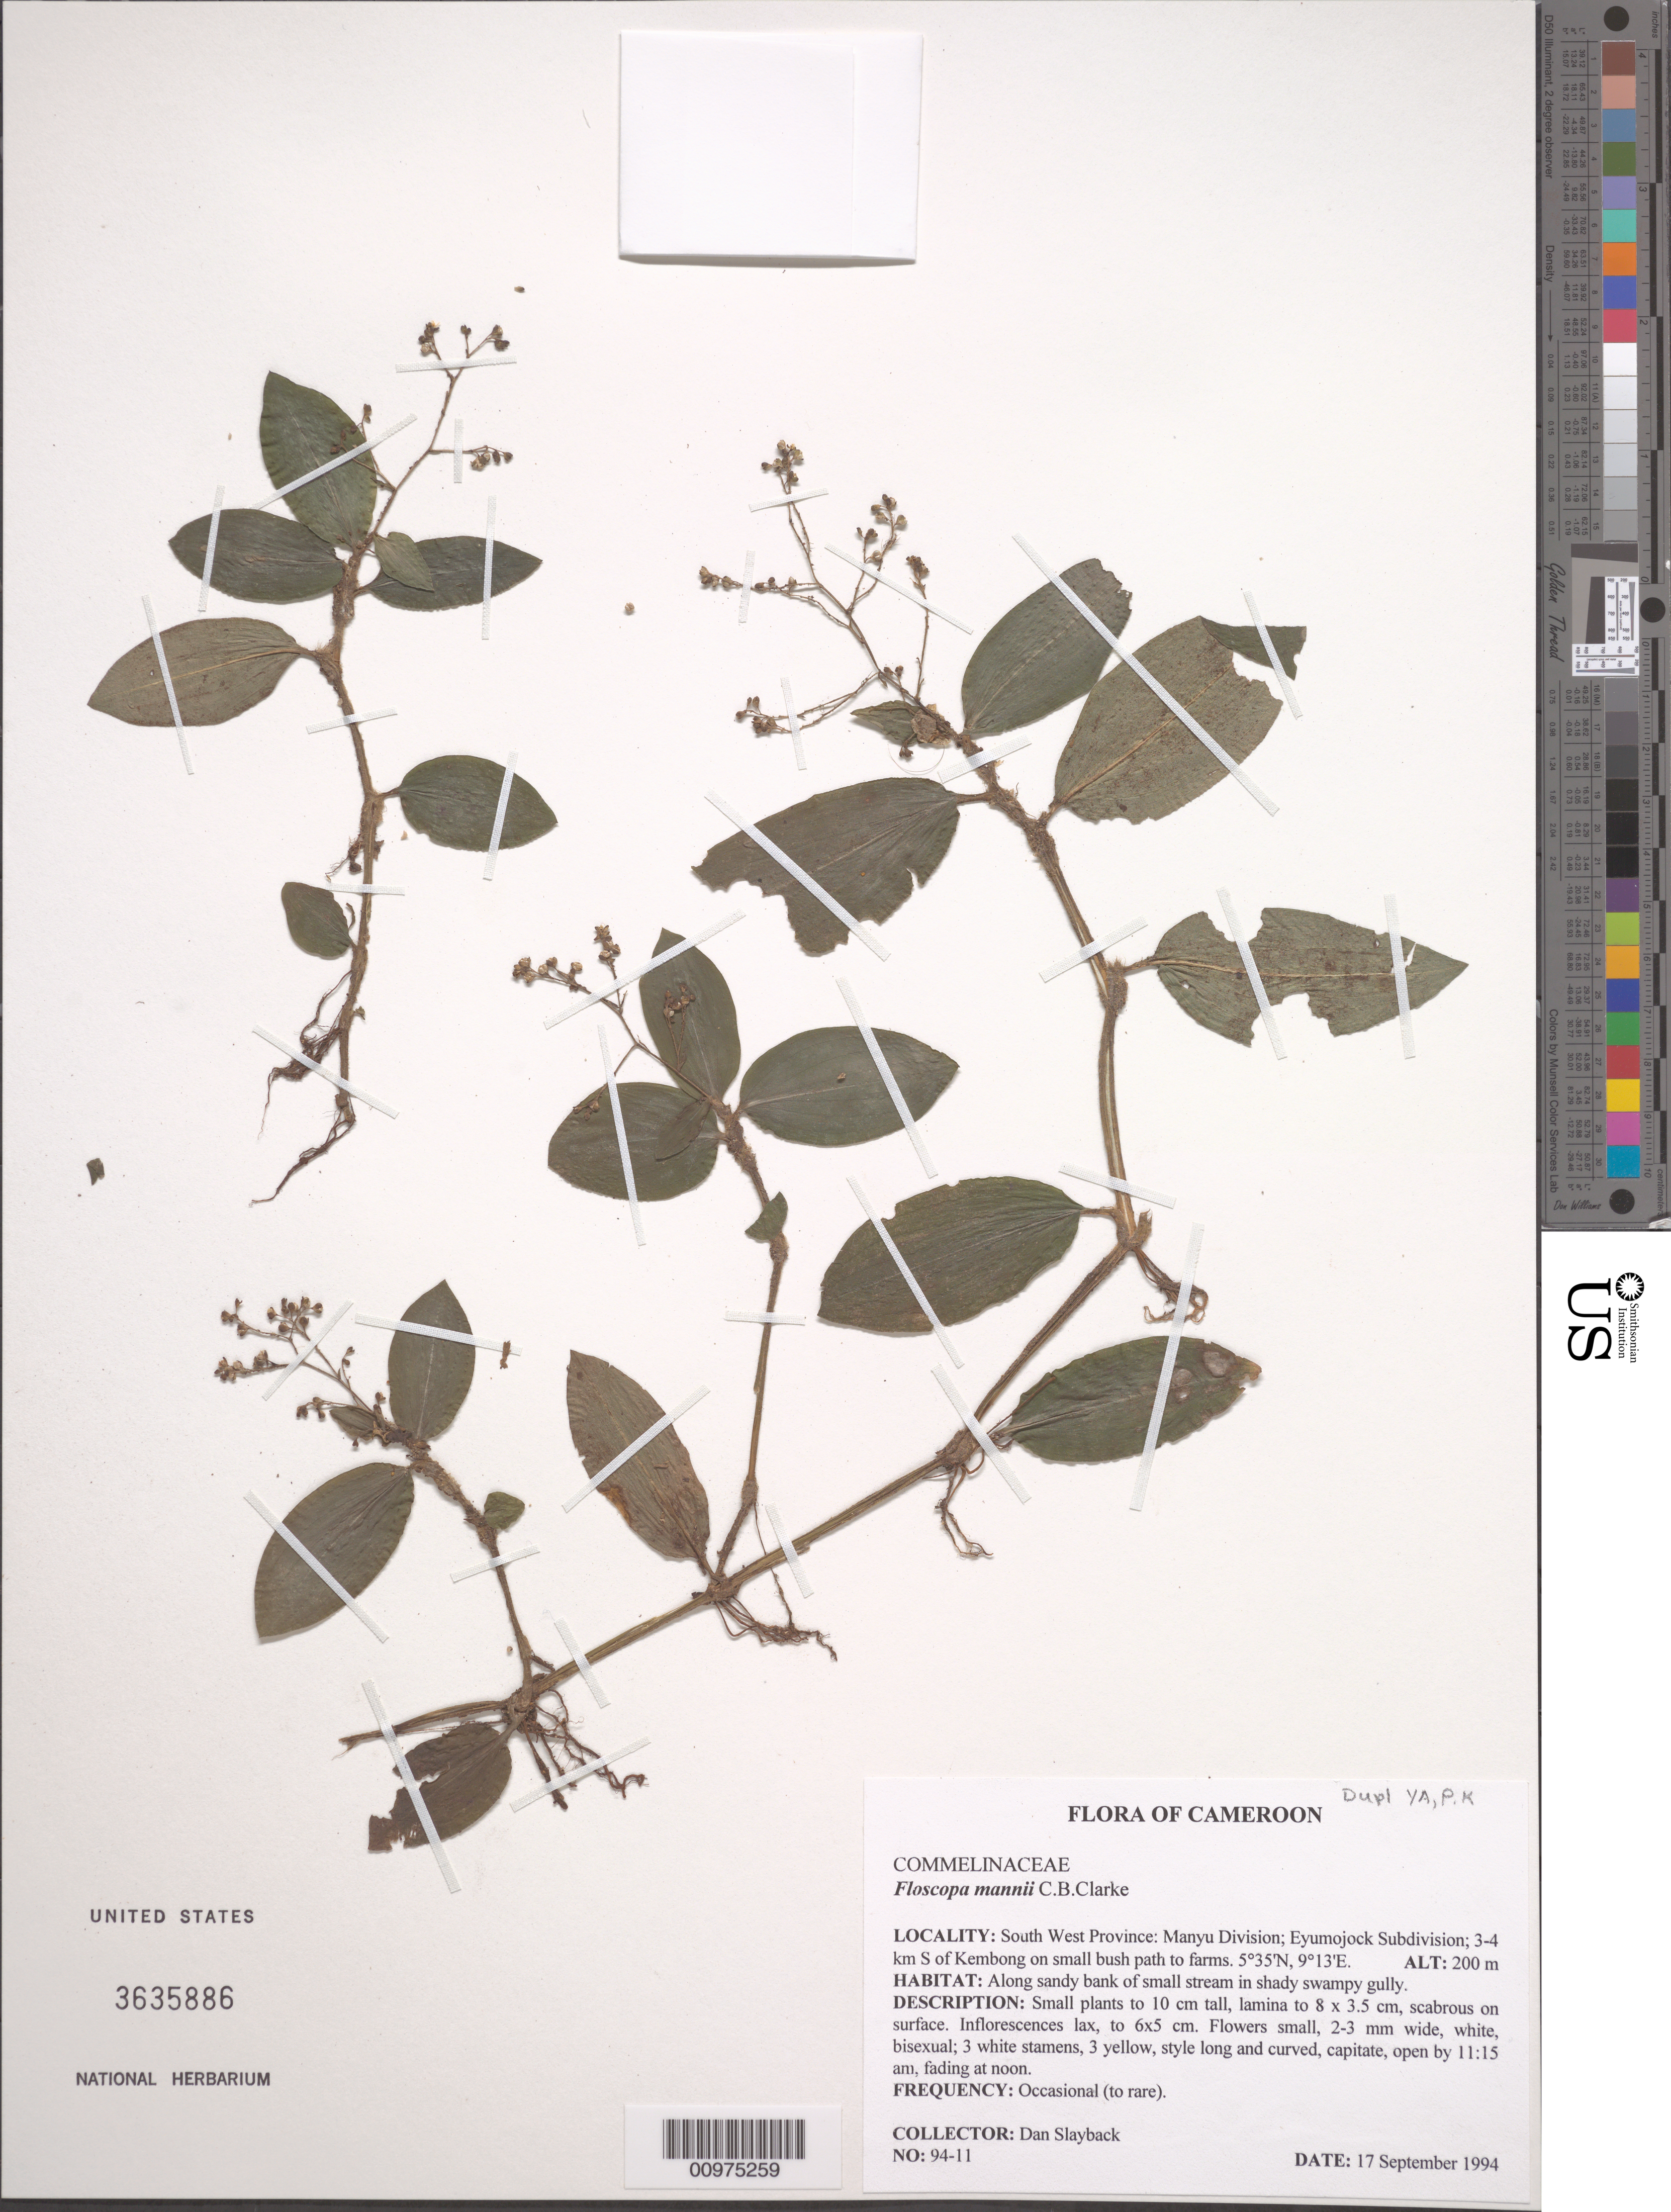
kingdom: Plantae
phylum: Tracheophyta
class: Liliopsida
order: Commelinales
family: Commelinaceae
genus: Floscopa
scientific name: Floscopa mannii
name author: C.B. Clarke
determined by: Faden, Robert B., (US), Smithsonian Institution - National Museum of Natural History (UNITED STATES)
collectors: D. Slayback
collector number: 94-11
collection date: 1994-09-17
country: Cameroon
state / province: Sud-Ouest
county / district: Manyu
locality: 3-4 km S of Kembong on small bush path to farms.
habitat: Along sandy bank of small stream in shady swampy gully.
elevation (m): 200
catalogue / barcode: US 3635886